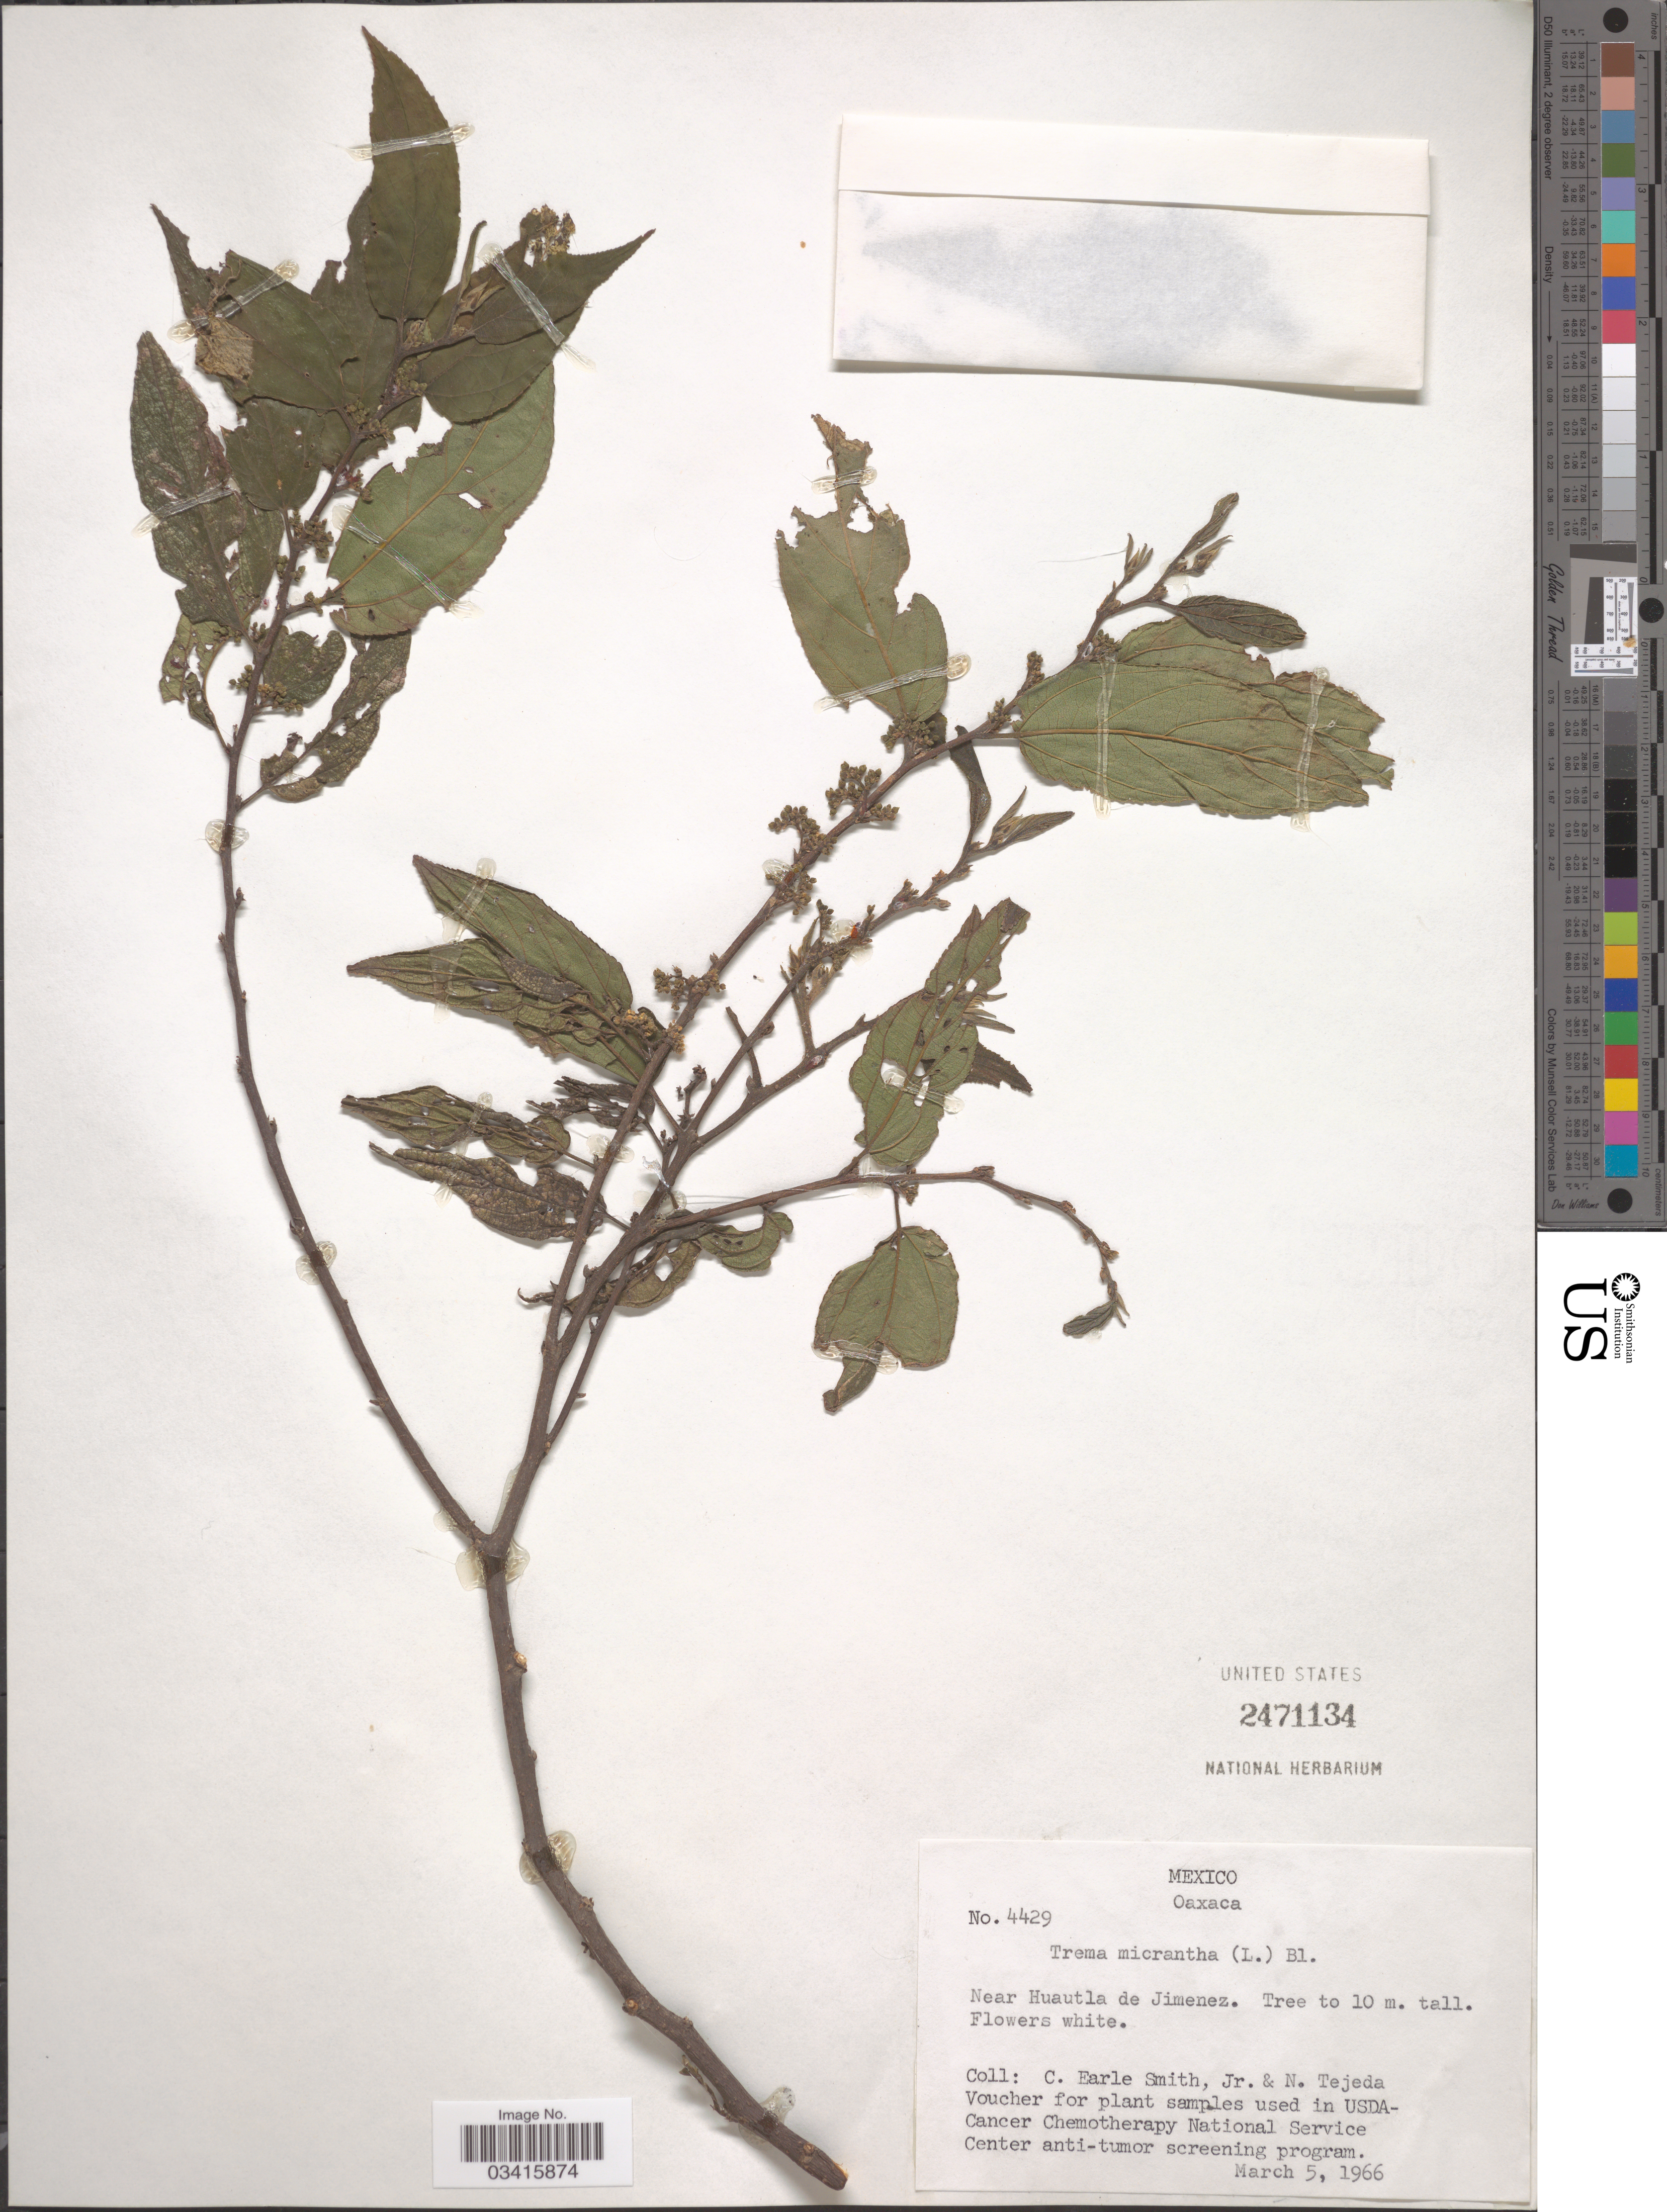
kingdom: Plantae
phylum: Tracheophyta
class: Magnoliopsida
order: Rosales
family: Cannabaceae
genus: Trema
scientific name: Trema micranthum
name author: (L.) Blume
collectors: C. E. Smith Jr. & N. Tejeda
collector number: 4429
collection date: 1966-03-05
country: Mexico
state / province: Oaxaca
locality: Near Huautla de Jimenez.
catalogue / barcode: US 2471134